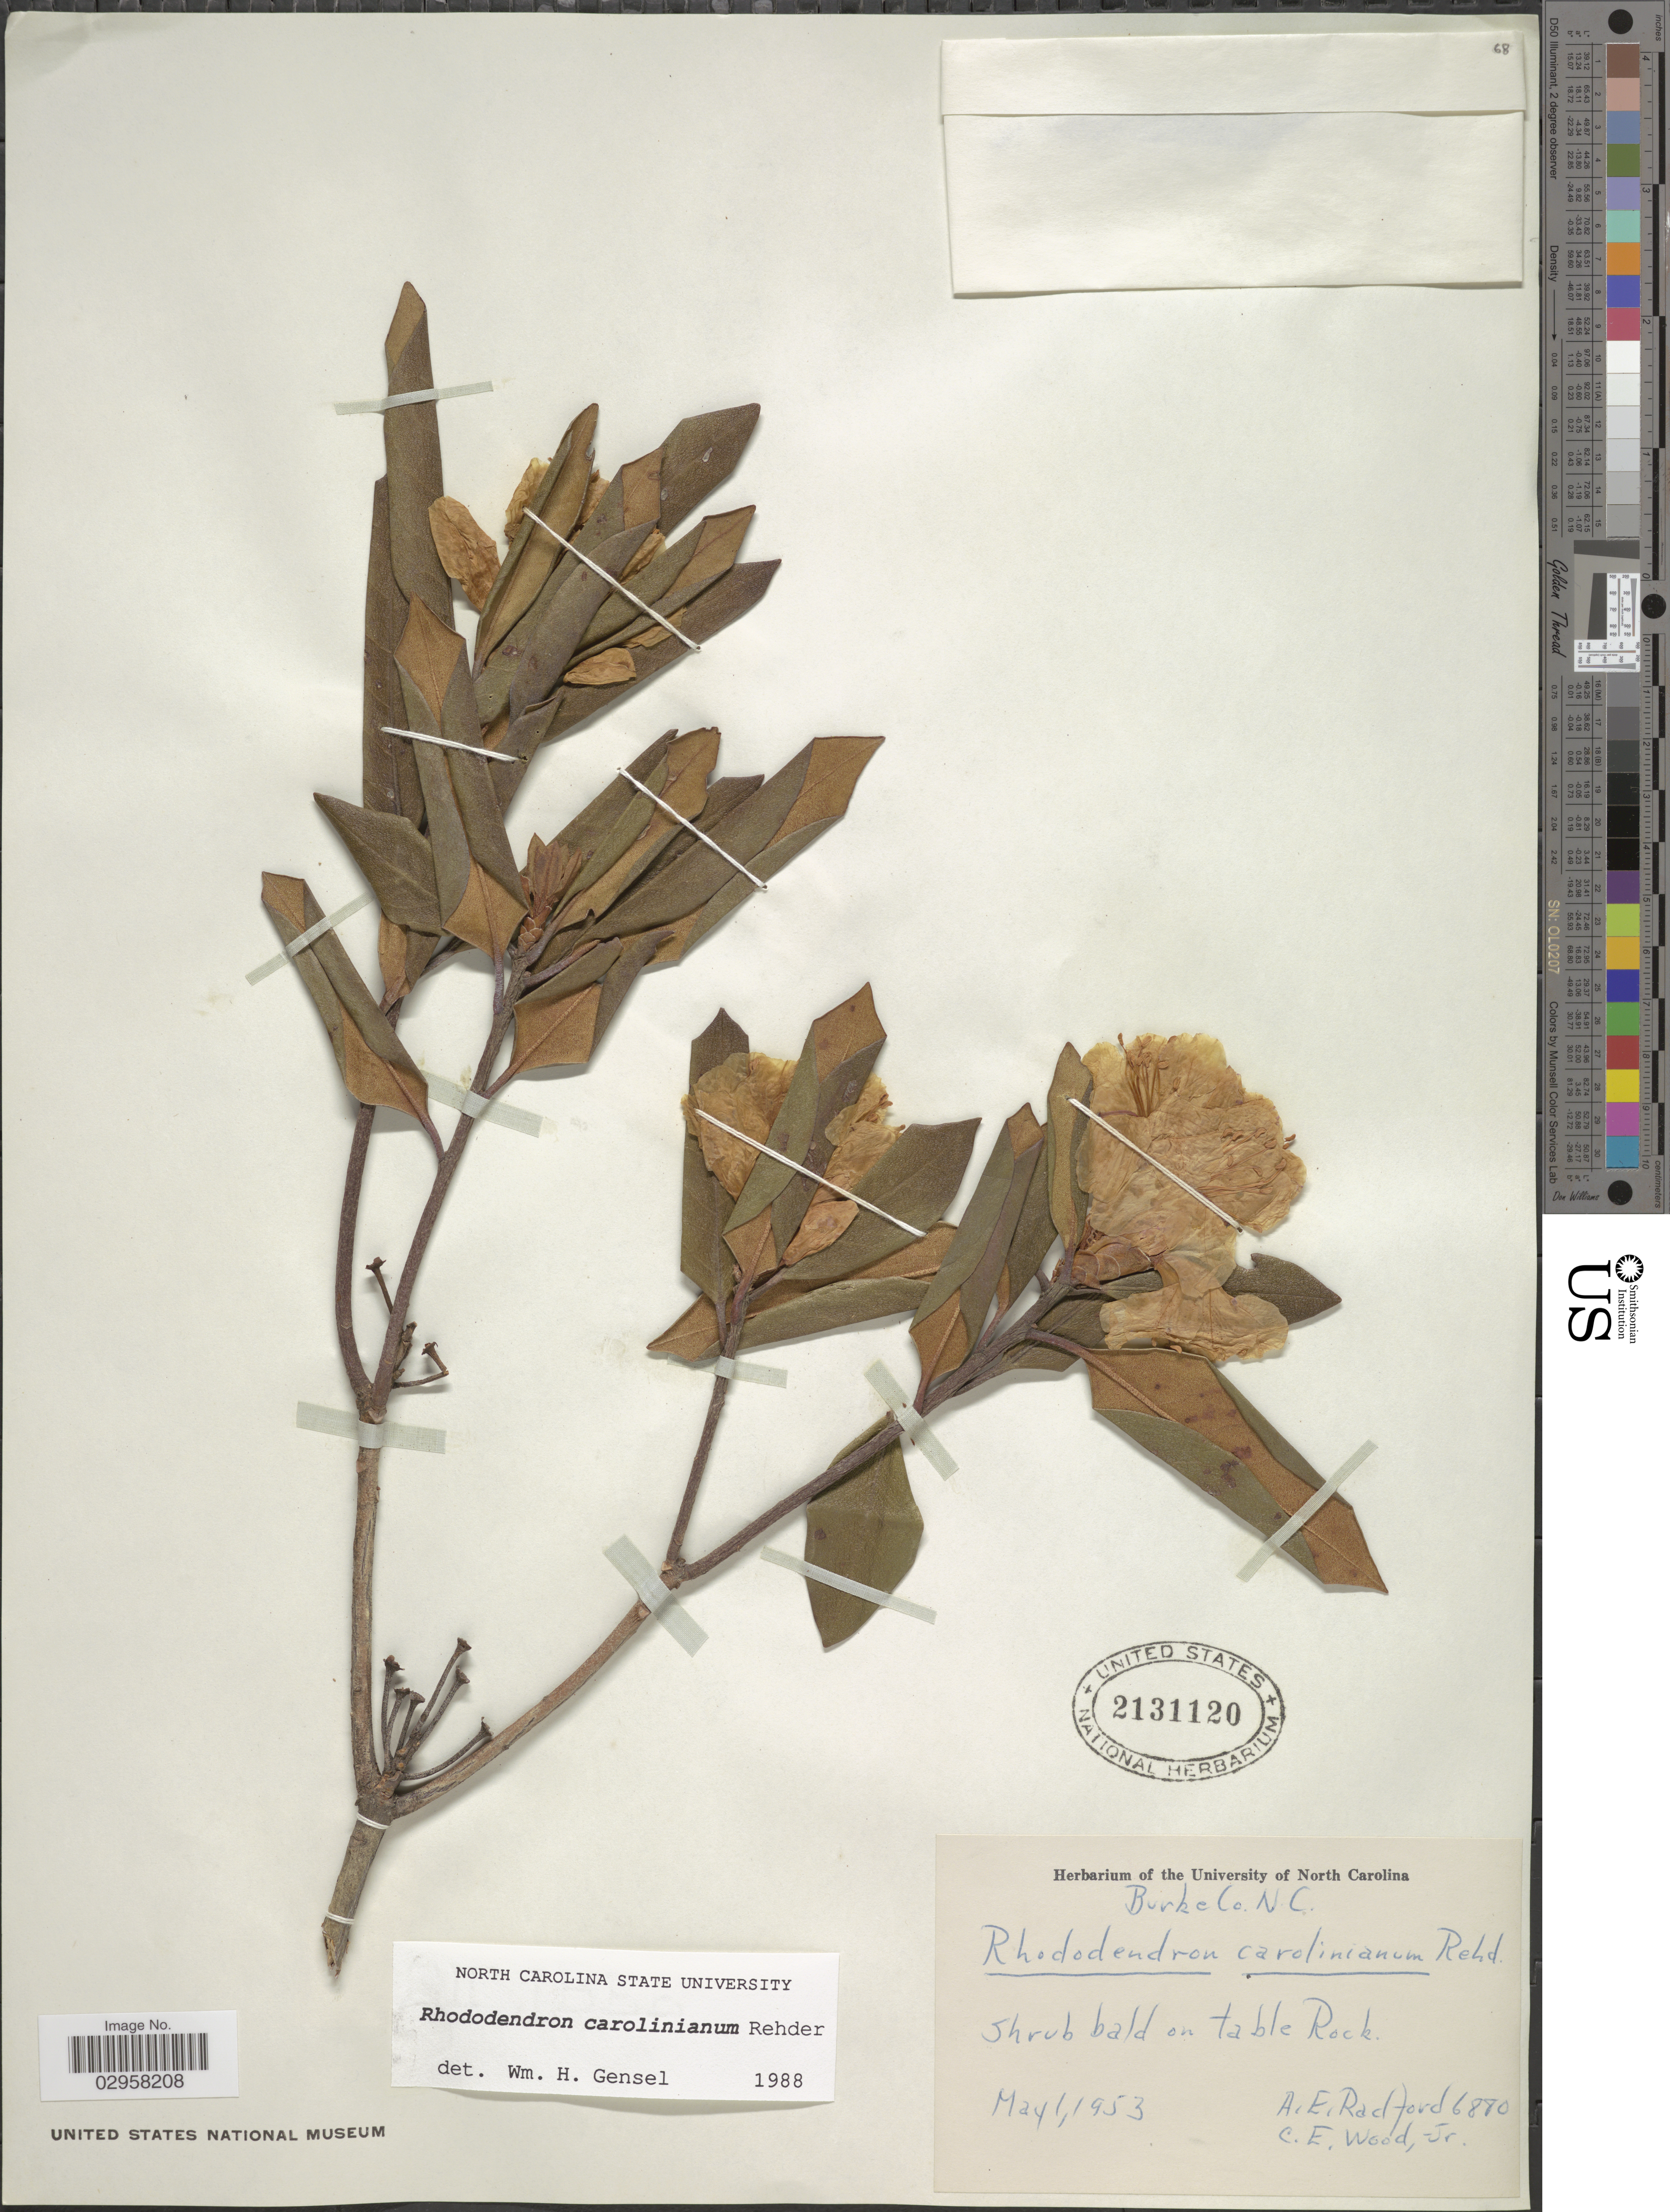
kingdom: Plantae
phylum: Tracheophyta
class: Magnoliopsida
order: Ericales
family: Ericaceae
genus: Rhododendron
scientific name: Rhododendron carolinianum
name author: Rehder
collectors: A. E. Radford & C. Wood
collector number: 6880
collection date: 1953-05-01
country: United States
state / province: North Carolina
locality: On table Rock.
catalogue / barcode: US 2131120